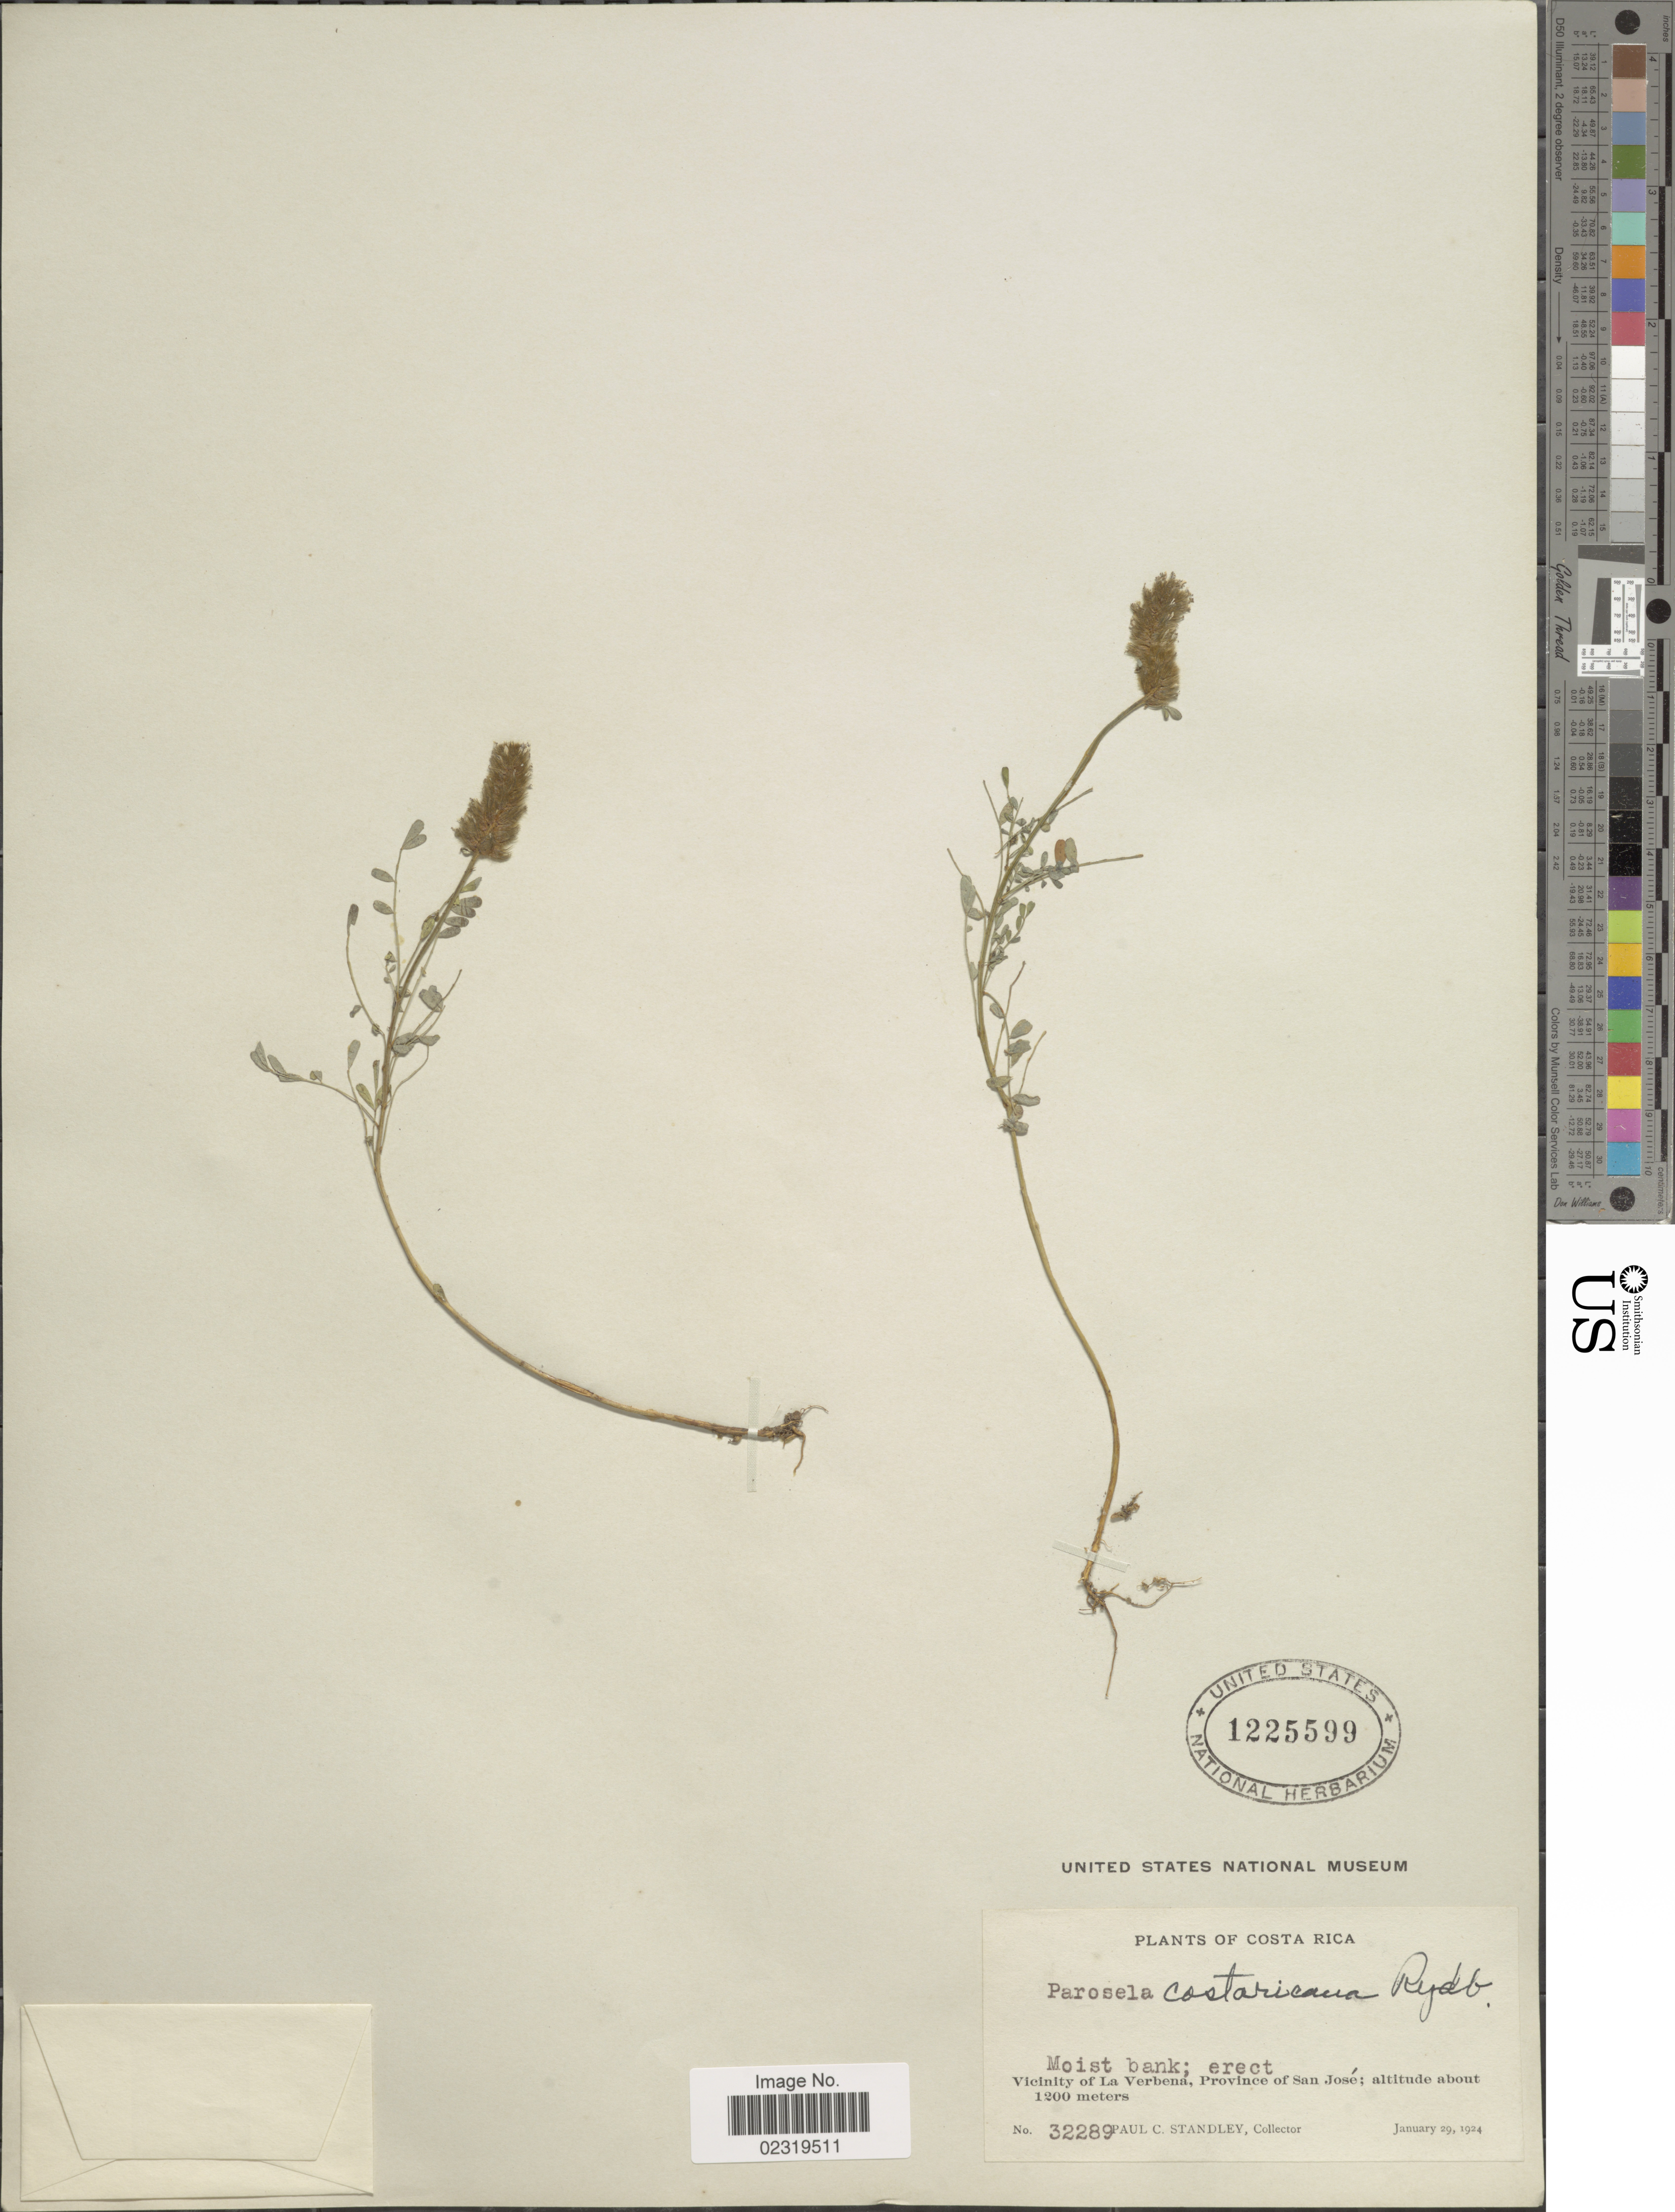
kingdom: Plantae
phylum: Tracheophyta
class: Magnoliopsida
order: Fabales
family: Fabaceae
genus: Dalea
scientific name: Dalea leporina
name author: (Aiton) Bullock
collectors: P. C. Standley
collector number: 32289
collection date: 1924-01-29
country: Costa Rica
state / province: San José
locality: Moist bank; erect Vicinity of La Verbena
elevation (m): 1200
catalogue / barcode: US 1225599